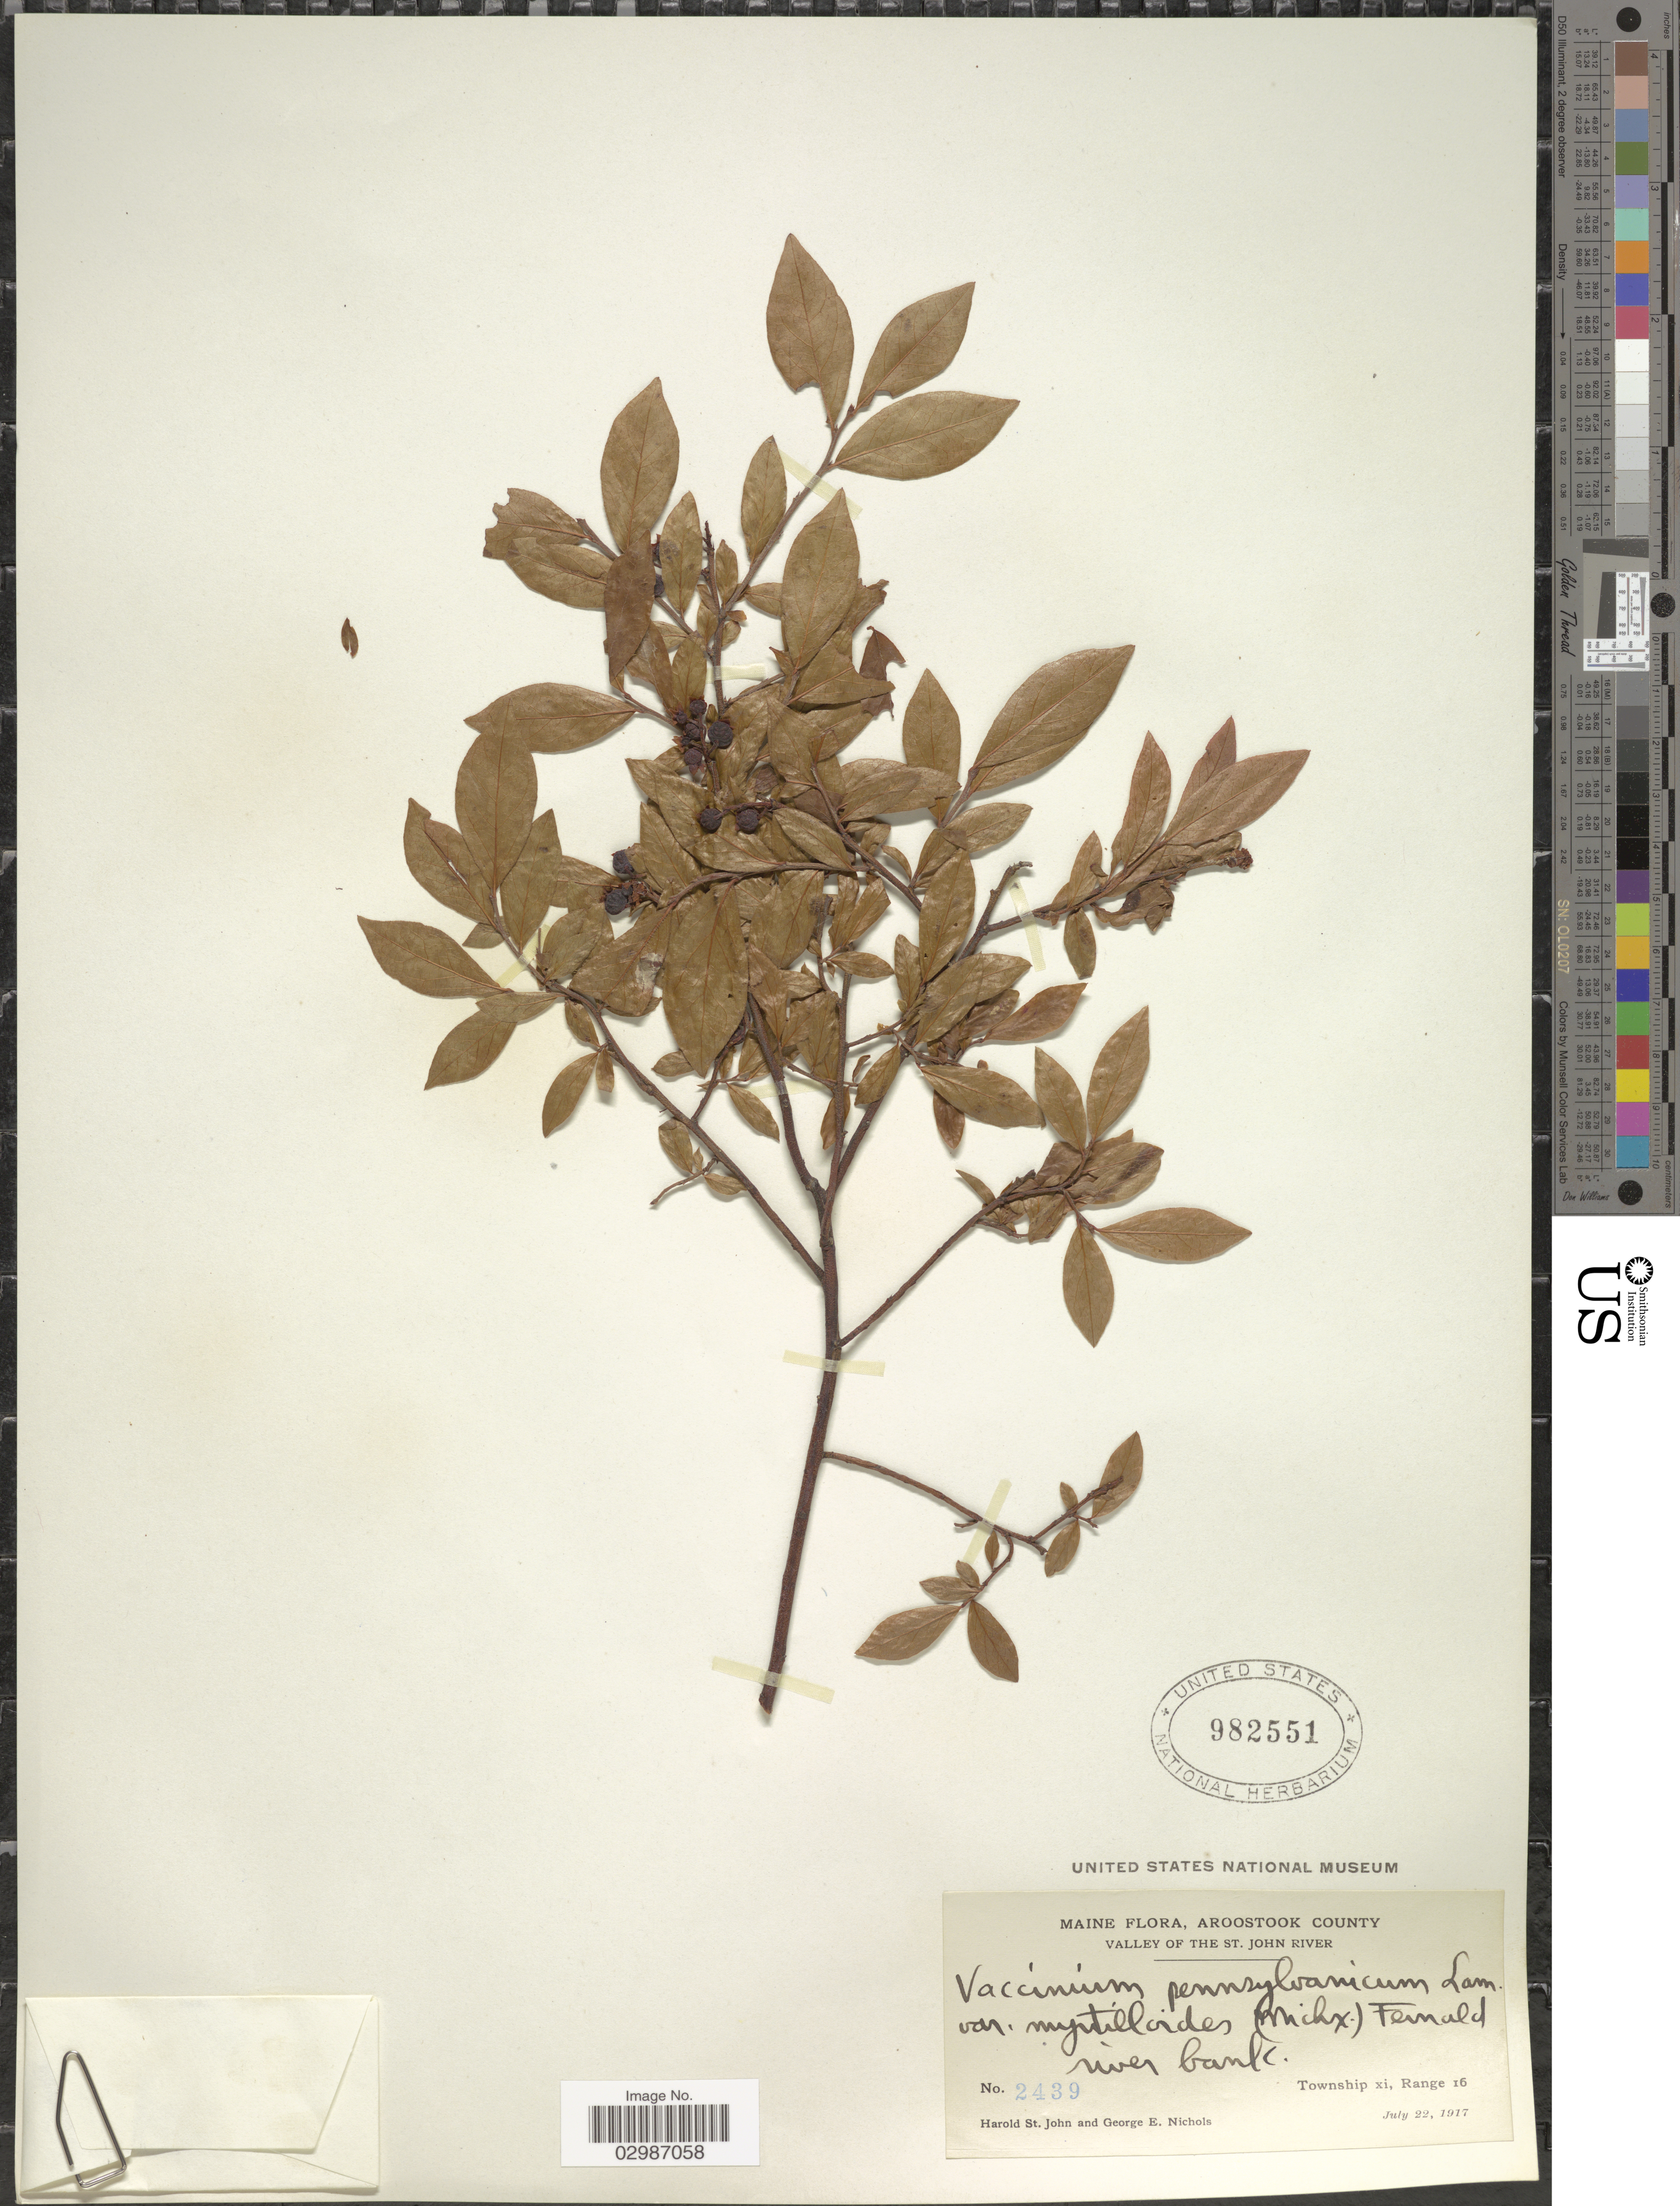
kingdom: Plantae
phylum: Tracheophyta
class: Magnoliopsida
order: Ericales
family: Ericaceae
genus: Vaccinium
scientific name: Vaccinium angustifolium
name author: Aiton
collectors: H. St. John & G. E. Nichols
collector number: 2439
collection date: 1917-07-22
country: United States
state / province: Maine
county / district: Aroostook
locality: Valley of the St. John River. Township xi, Range 16.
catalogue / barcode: US 982551